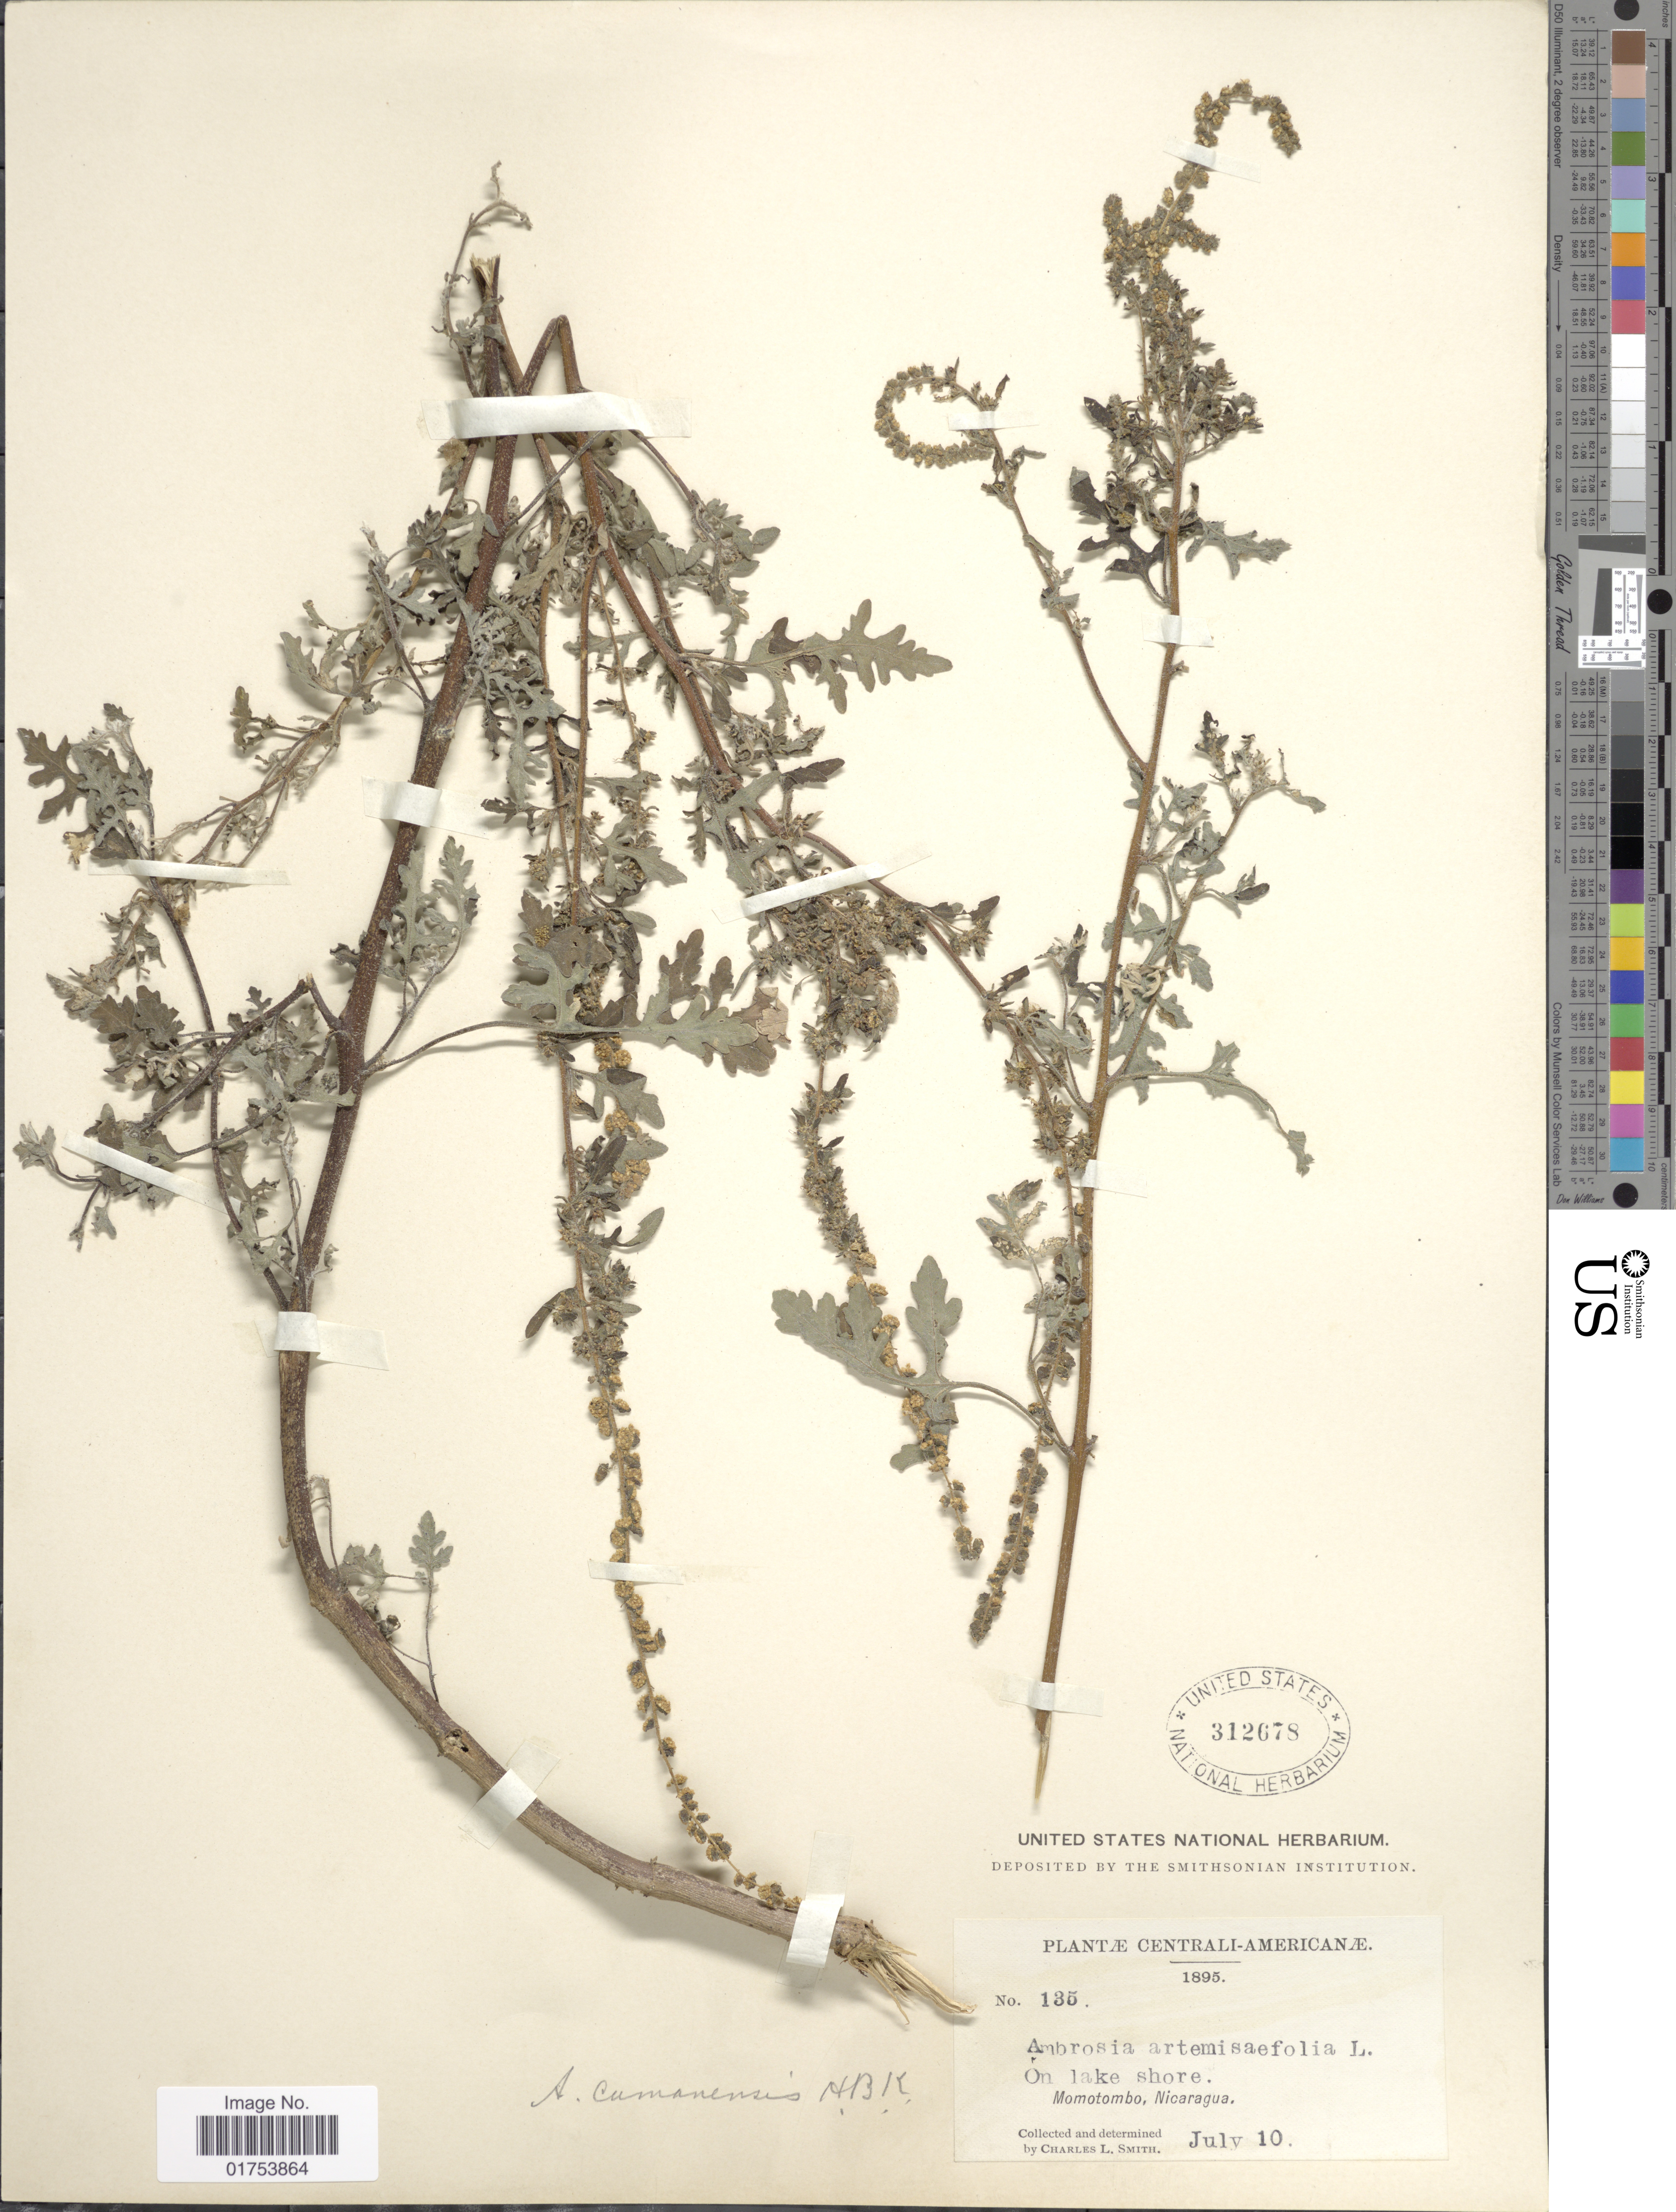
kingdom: Plantae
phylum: Tracheophyta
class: Magnoliopsida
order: Asterales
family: Asteraceae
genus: Ambrosia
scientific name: Ambrosia cumanensis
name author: Kunth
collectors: C. L. Smith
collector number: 135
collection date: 1895-07-10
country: Nicaragua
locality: Momotombo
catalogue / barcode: US 312678